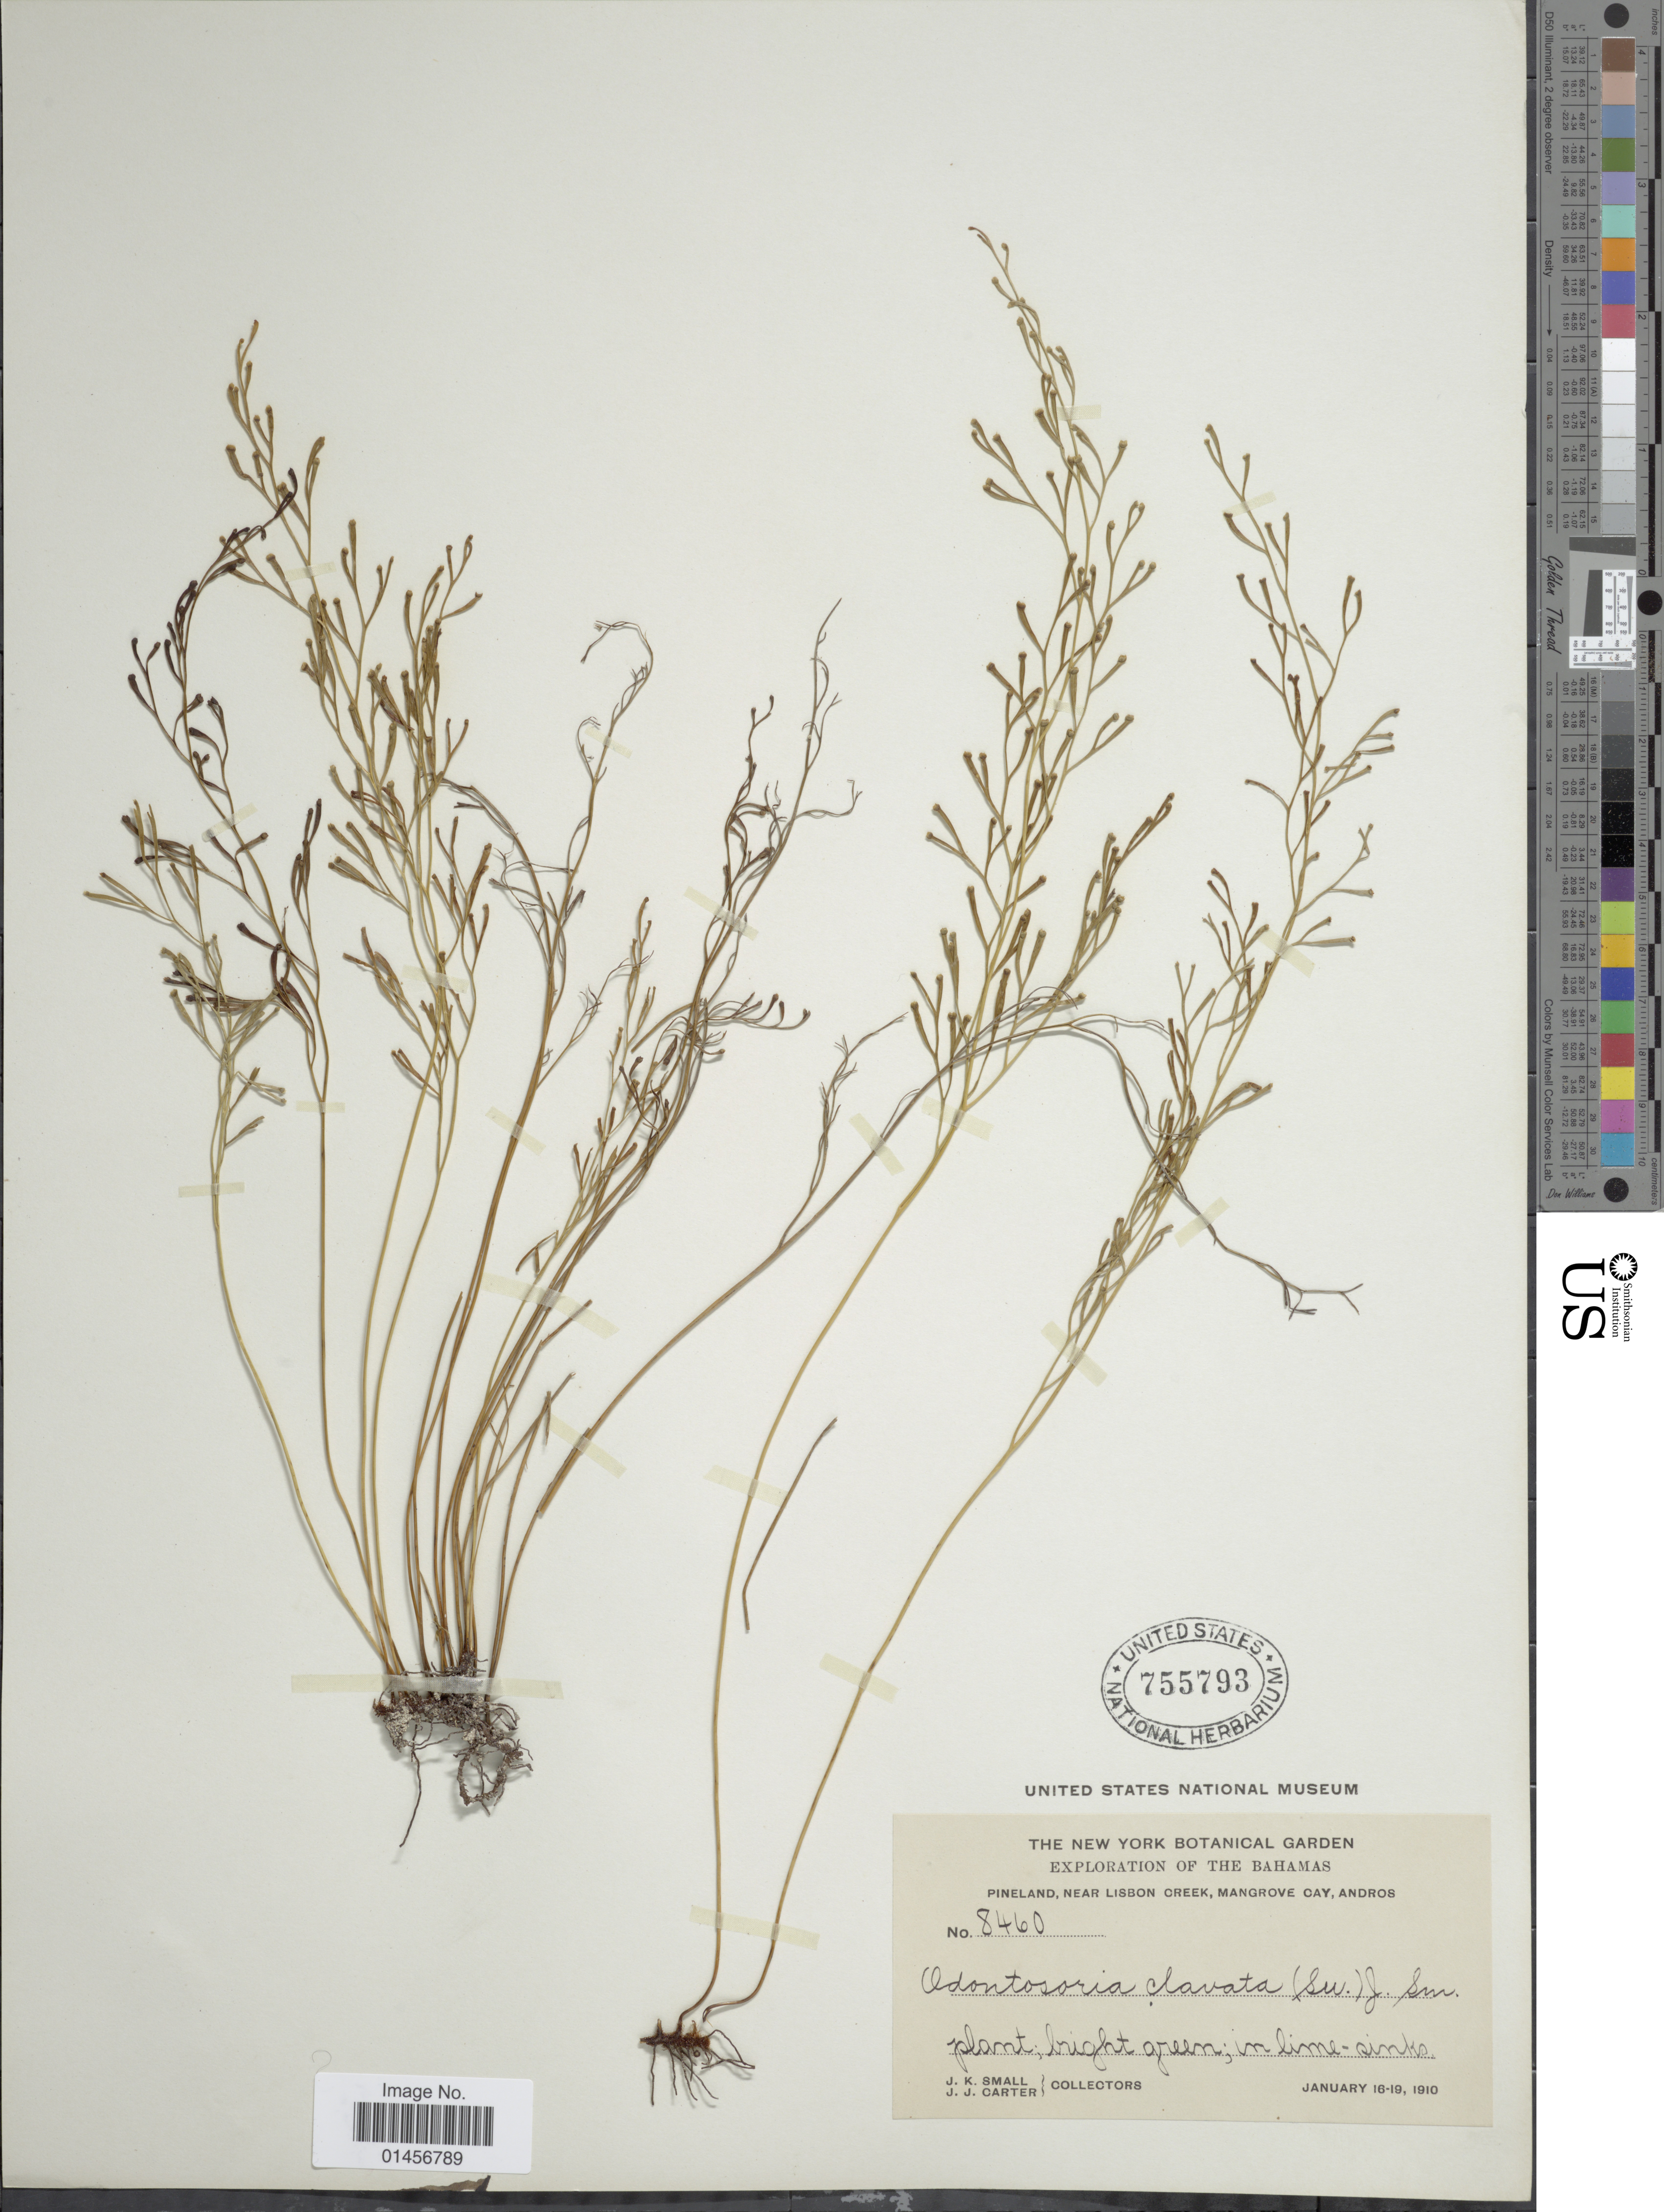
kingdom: Plantae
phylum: Tracheophyta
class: Polypodiopsida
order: Polypodiales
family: Lindsaeaceae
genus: Sphenomeris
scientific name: Sphenomeris clavata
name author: (L.) Maxon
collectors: J. K. Small & J. Carter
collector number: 8460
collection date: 1910-01-16/1910-01-19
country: Bahamas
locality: Bahamas, Pineland, near Lisbon Creek, Mangrove Cay, Andros.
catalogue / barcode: US 755793